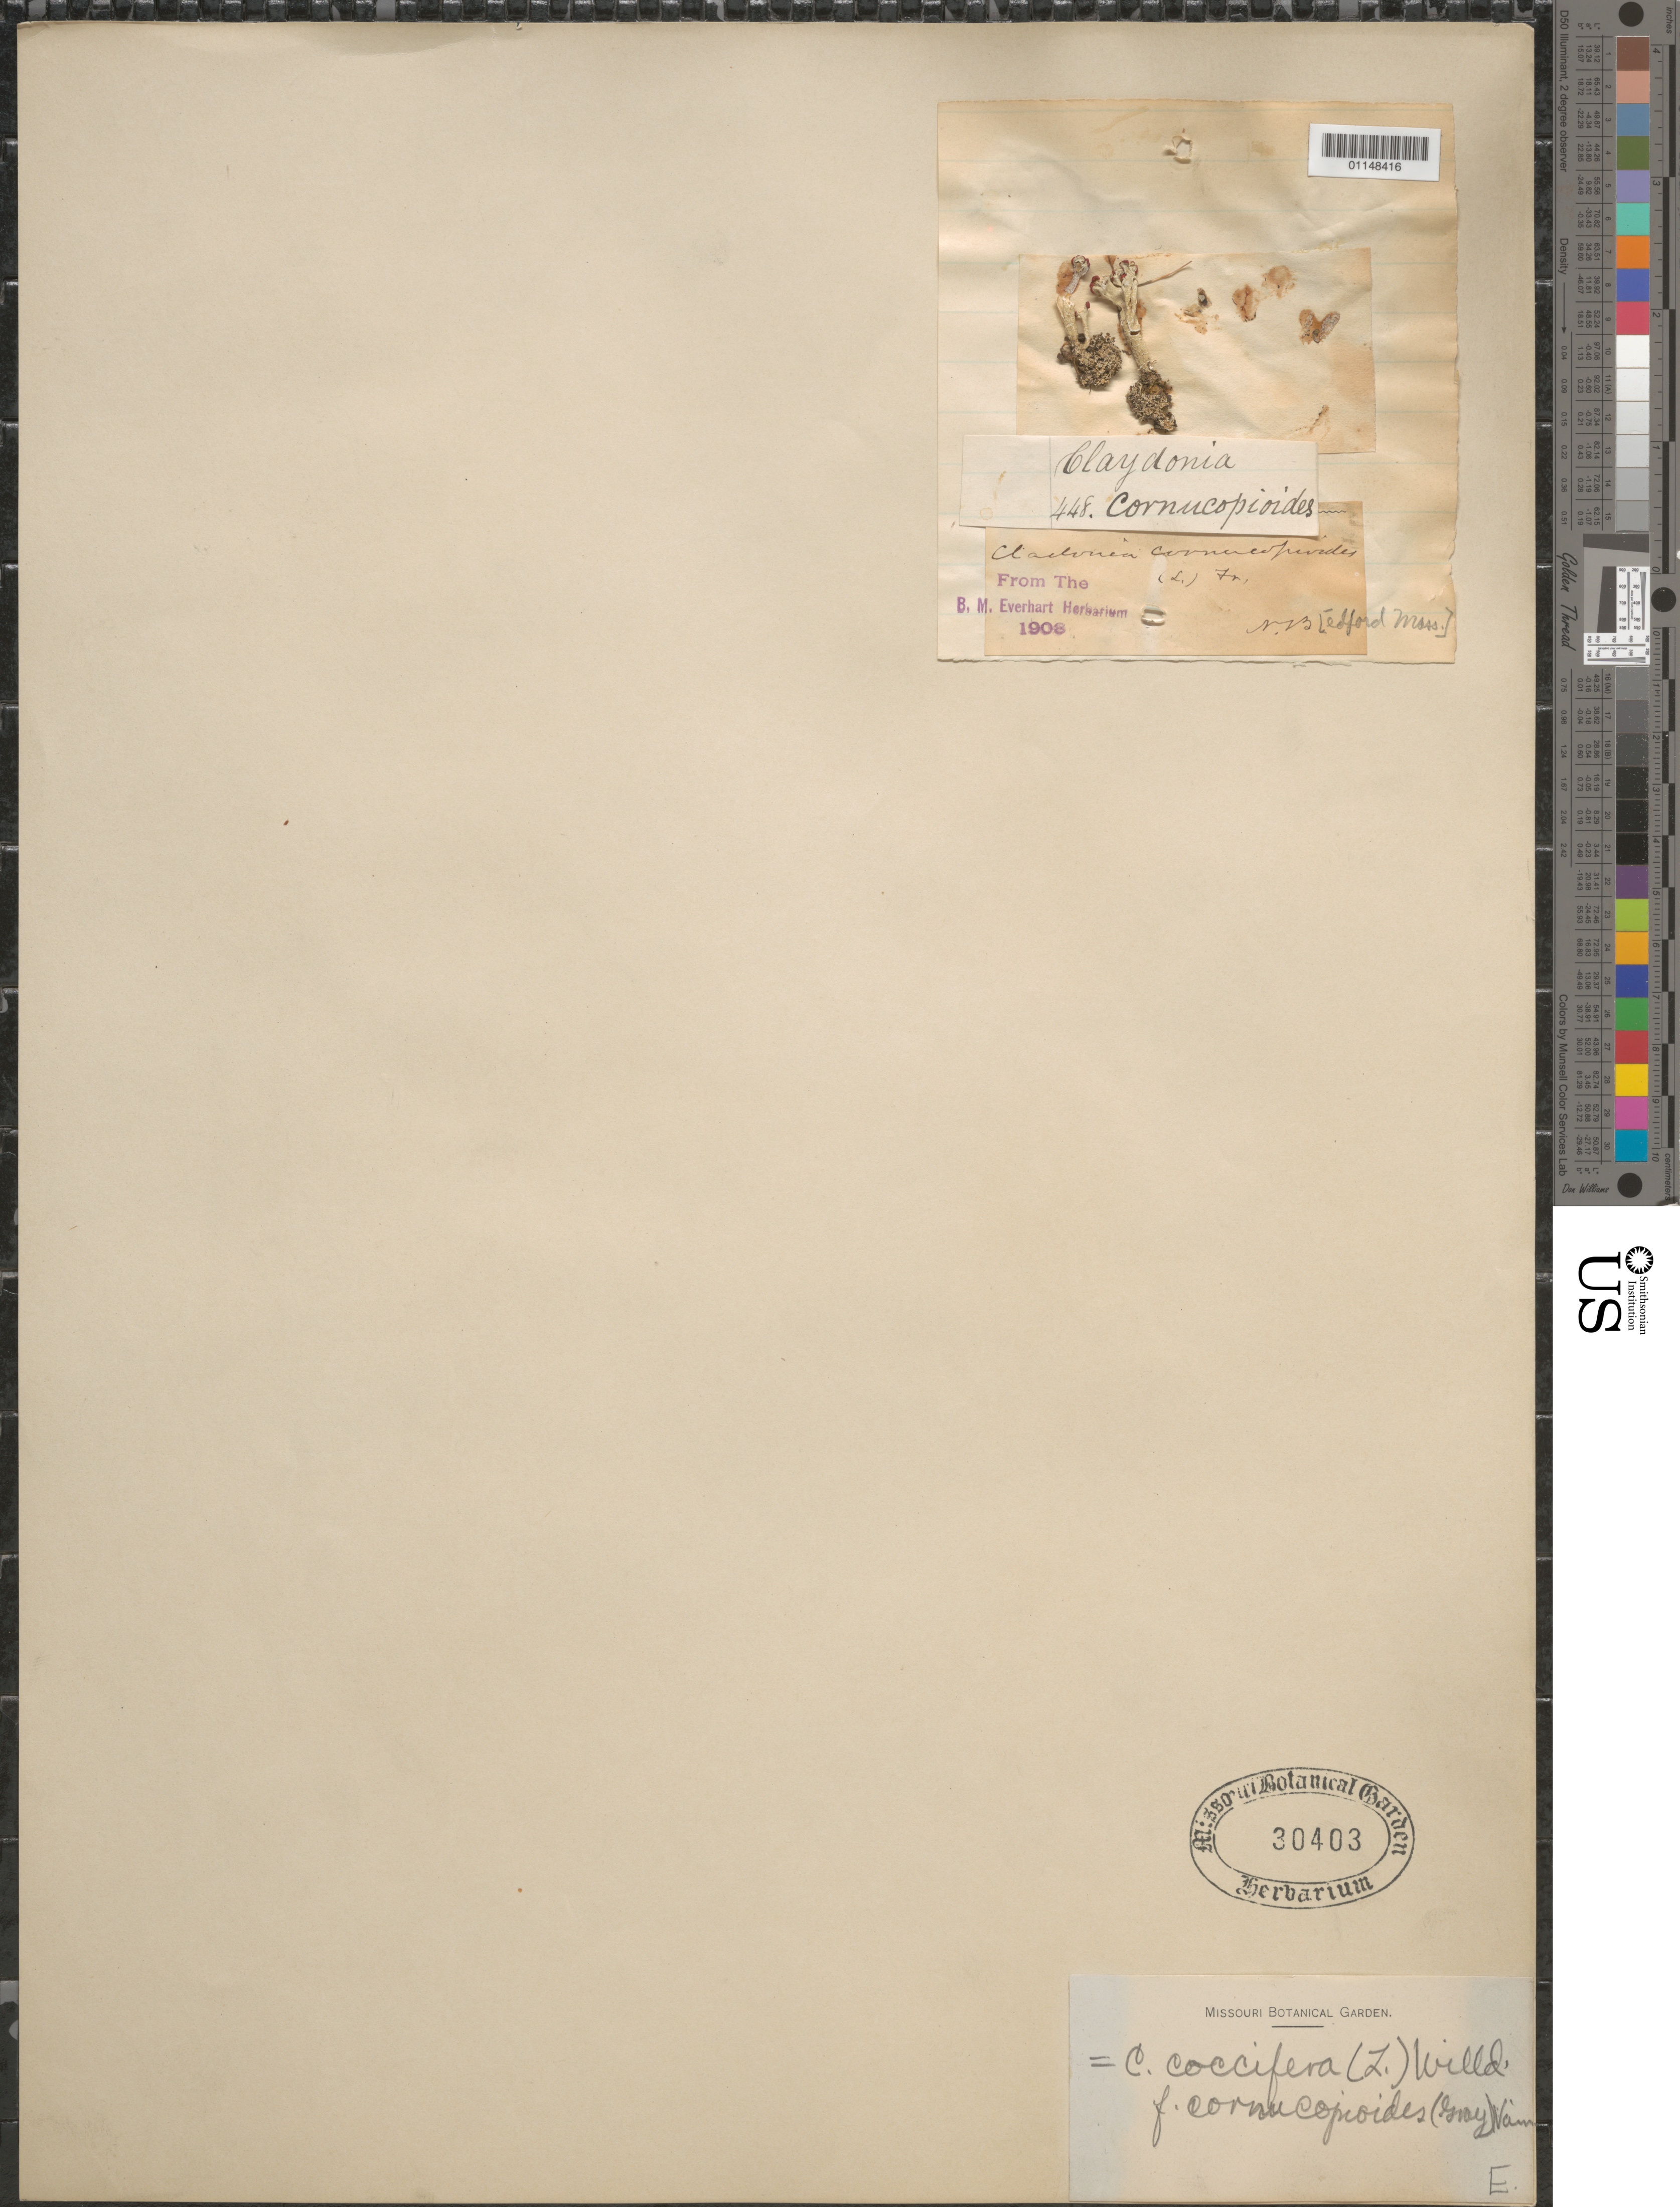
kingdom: Fungi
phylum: Ascomycota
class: Lecanoromycetes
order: Lecanorales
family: Cladoniaceae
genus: Cladonia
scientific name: Cladonia coccifera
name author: (L.) Willd.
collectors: ex herb. B.M. Everhart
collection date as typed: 1908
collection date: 1908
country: United States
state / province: Massachusetts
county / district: Bristol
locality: New Bedford